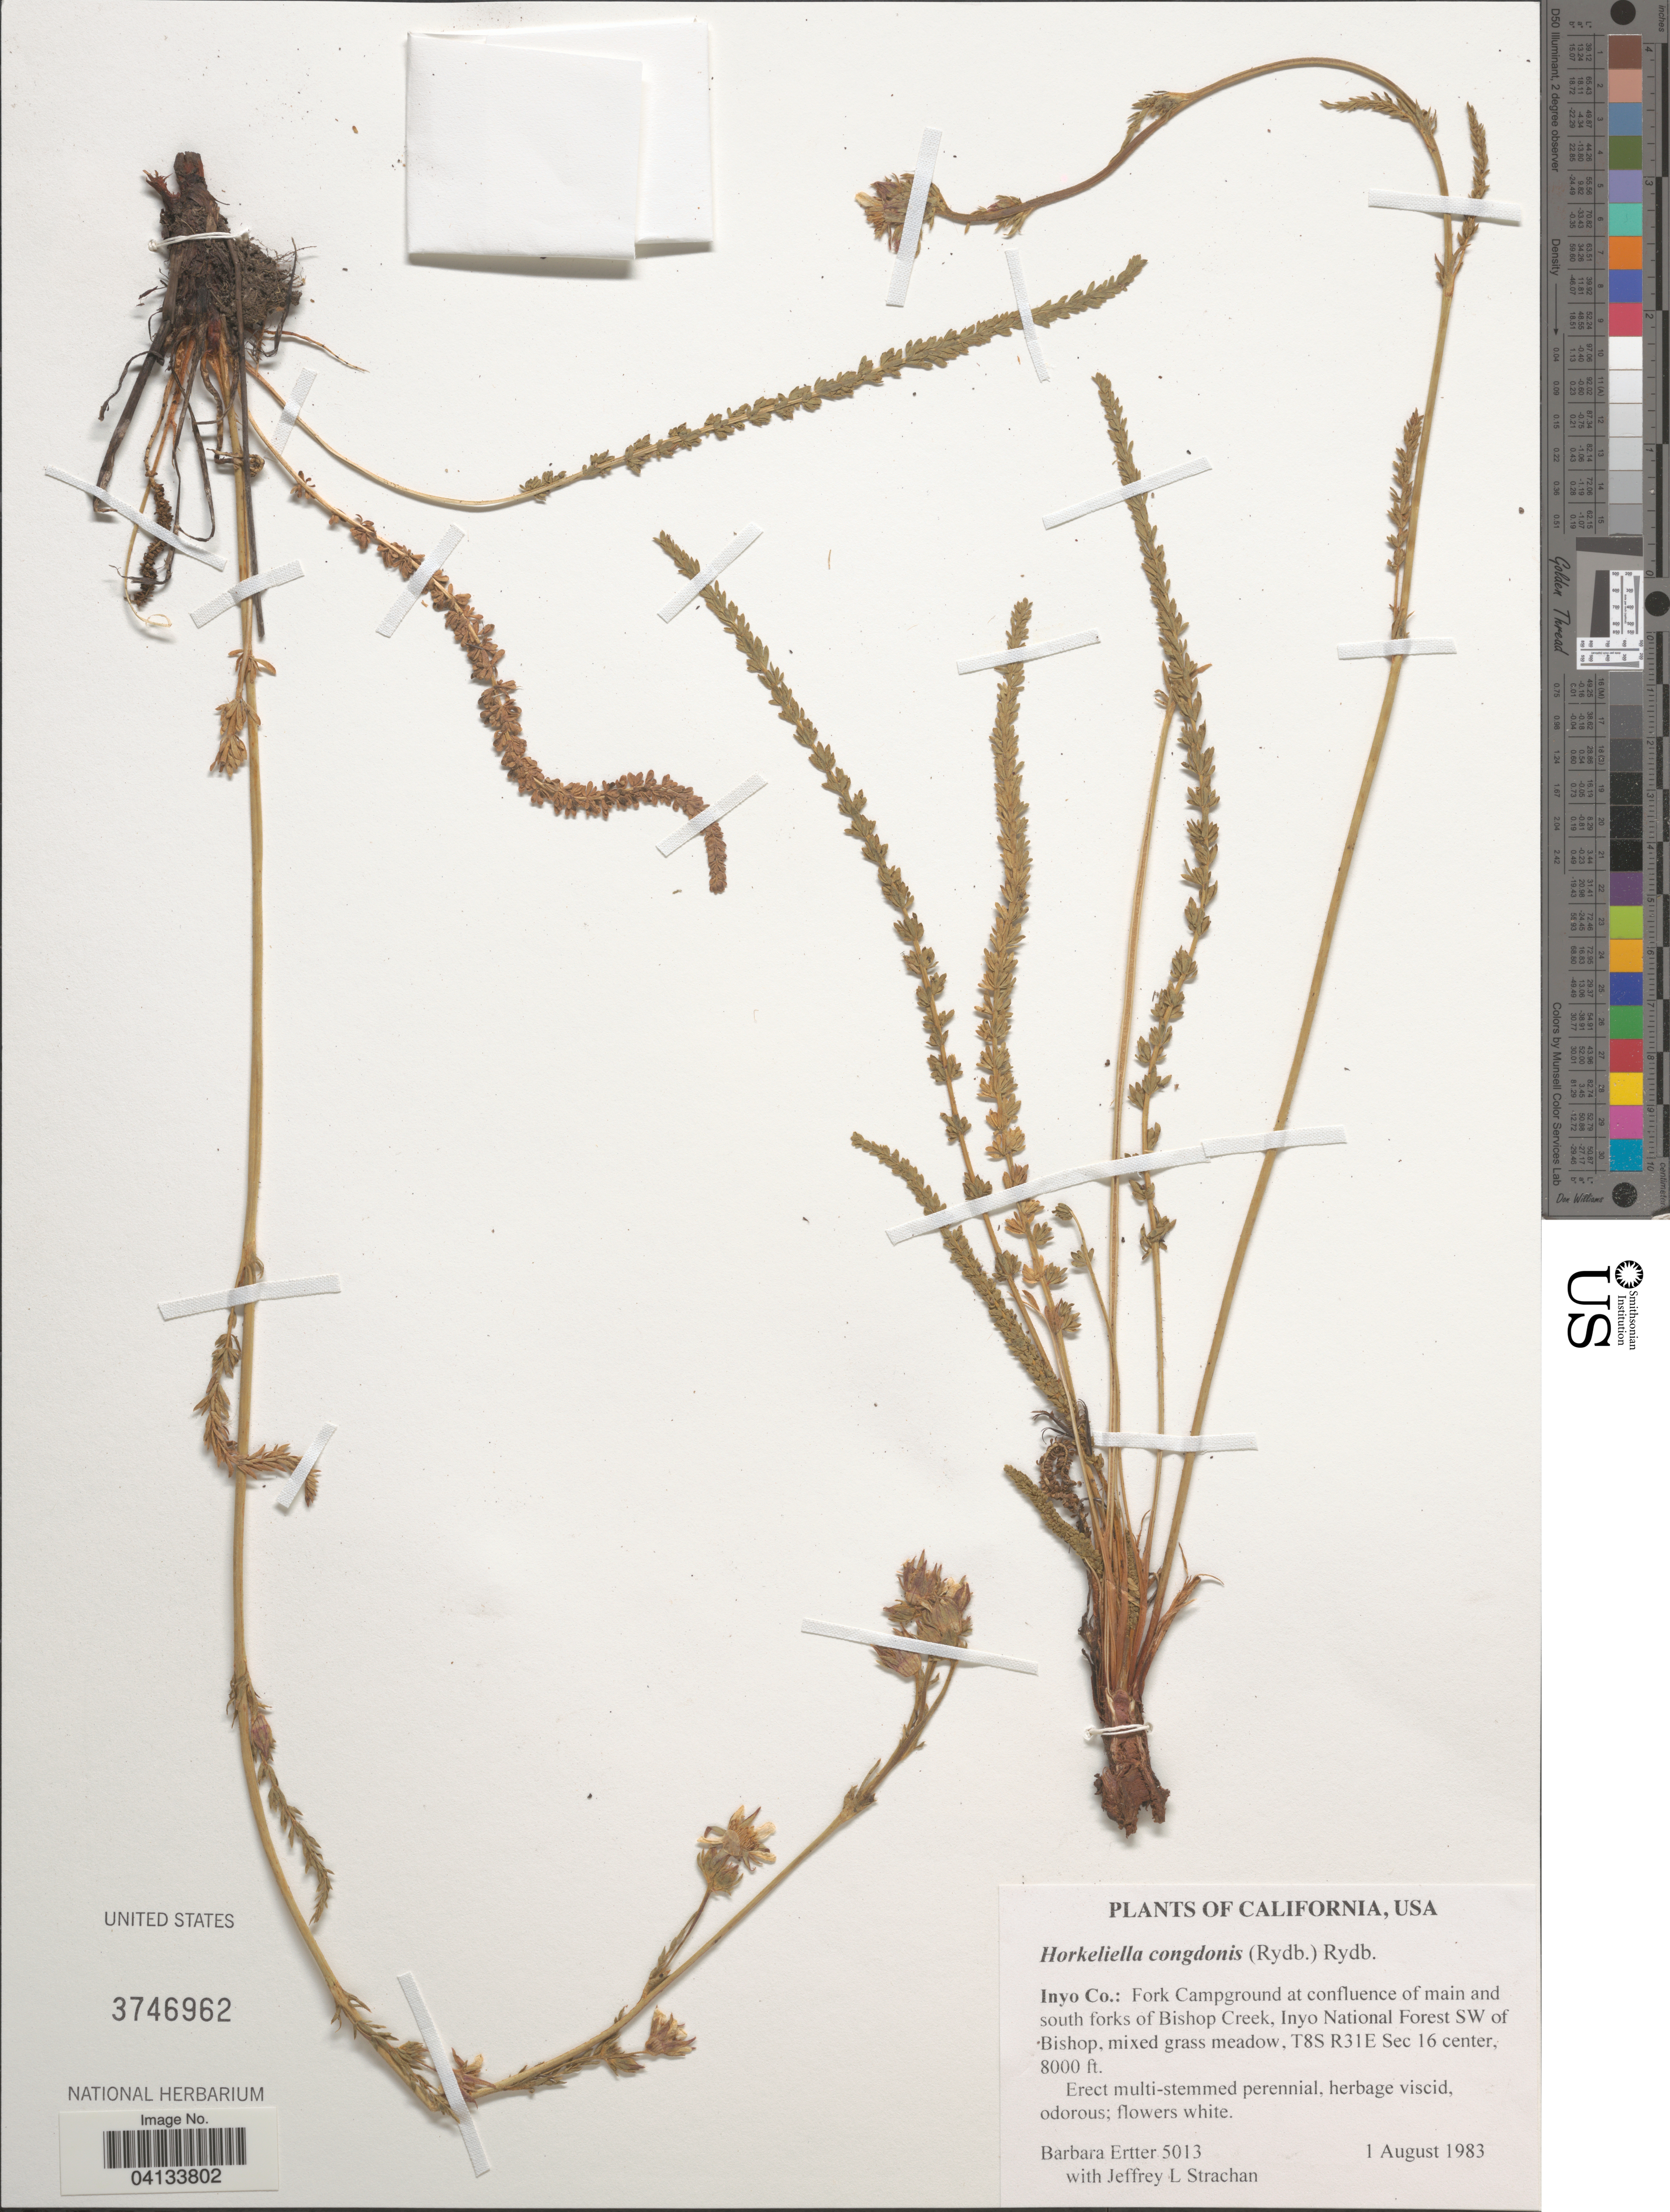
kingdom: Plantae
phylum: Tracheophyta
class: Magnoliopsida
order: Rosales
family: Rosaceae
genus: Potentilla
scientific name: Potentilla congdonis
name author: (Rydb.) Mosyakin & Shiyan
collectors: B. Ertter & J. Strachan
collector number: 5013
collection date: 1983-08-01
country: United States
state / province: California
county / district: Inyo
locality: Inyo Co.: Fork Campground at confluence of main and south forks of Bishop Creek, Inyo National Forest SW of Bishop, mixed grass meadow, T8S R31E Sec 16 center.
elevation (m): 2438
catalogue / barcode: US 3746962